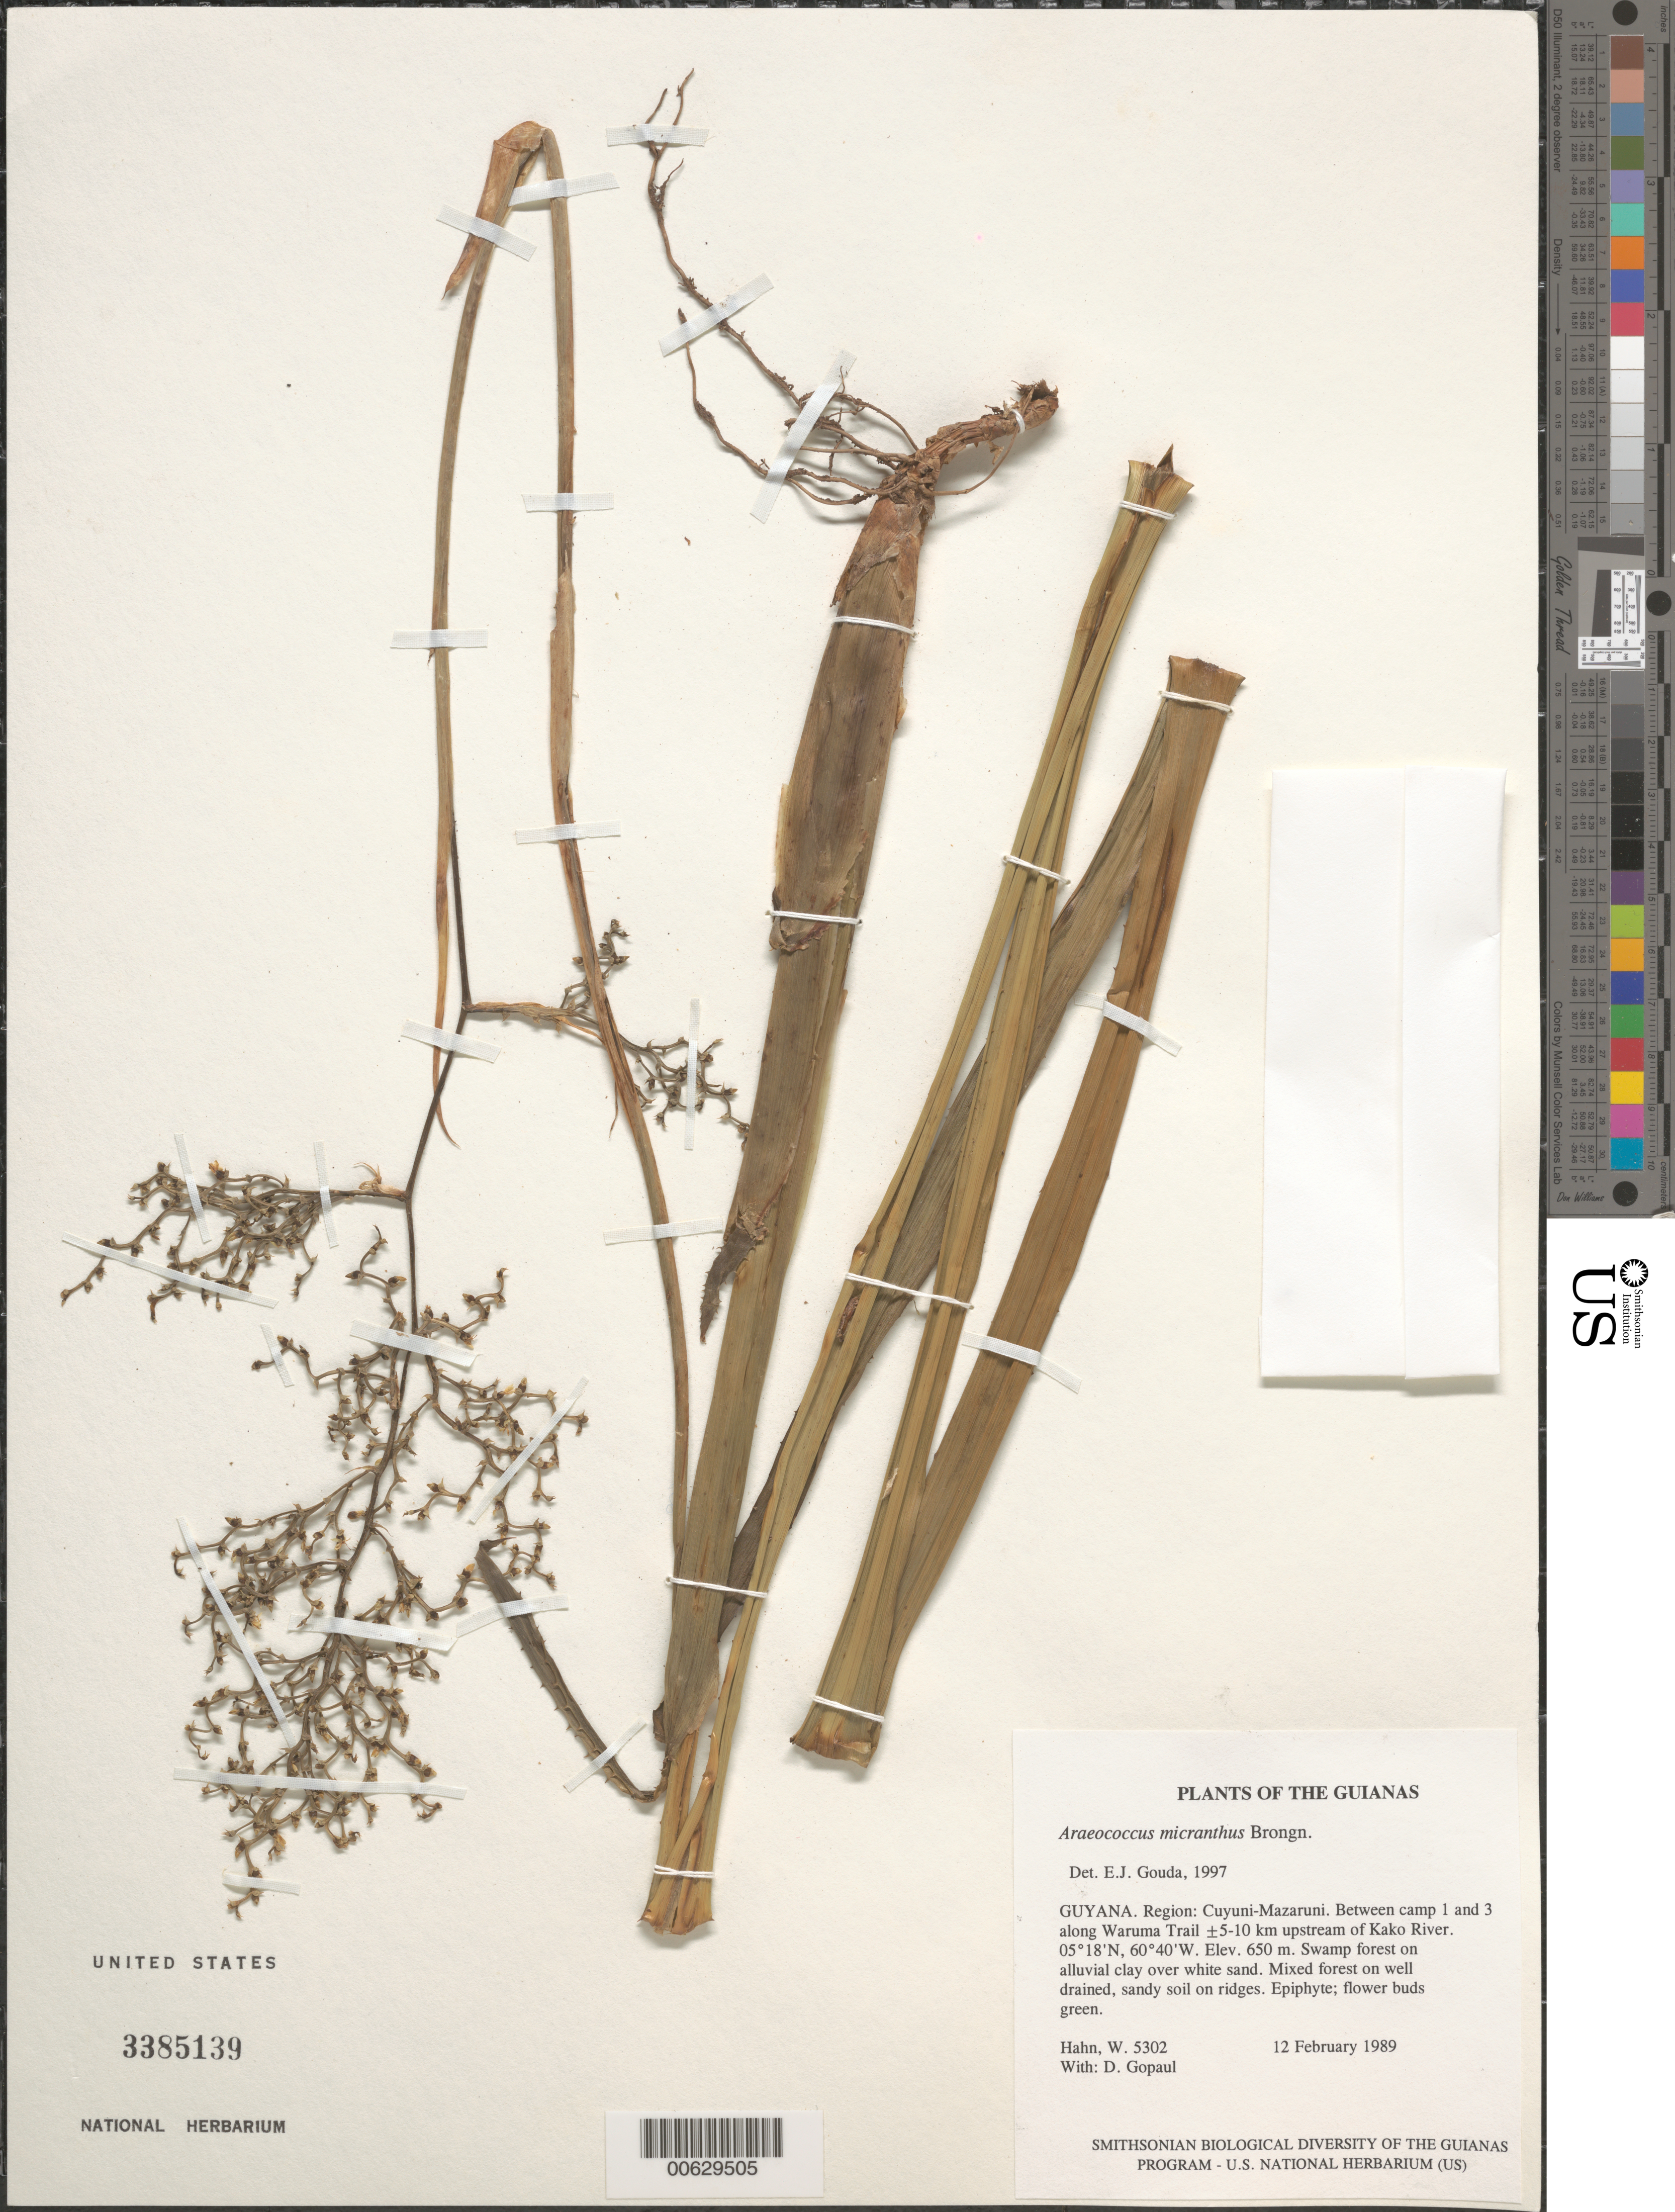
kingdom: Plantae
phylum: Tracheophyta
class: Liliopsida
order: Poales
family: Bromeliaceae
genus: Araeococcus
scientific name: Araeococcus micranthus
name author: Brongn.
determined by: Gouda, E. J.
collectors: W. Hahn & D. Gopaul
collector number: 5302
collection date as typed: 12 February 1989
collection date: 1989-02-12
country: Guyana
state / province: Cuyuni-Mazaruni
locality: Between camp 1 and 3 along Waruma Trail ±5-10 km upstream of Kako River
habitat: Swamp forest on alluvial clay over white sand. Mixed forest on well drained, sandy soil on ridges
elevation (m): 650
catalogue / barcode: US 3385139